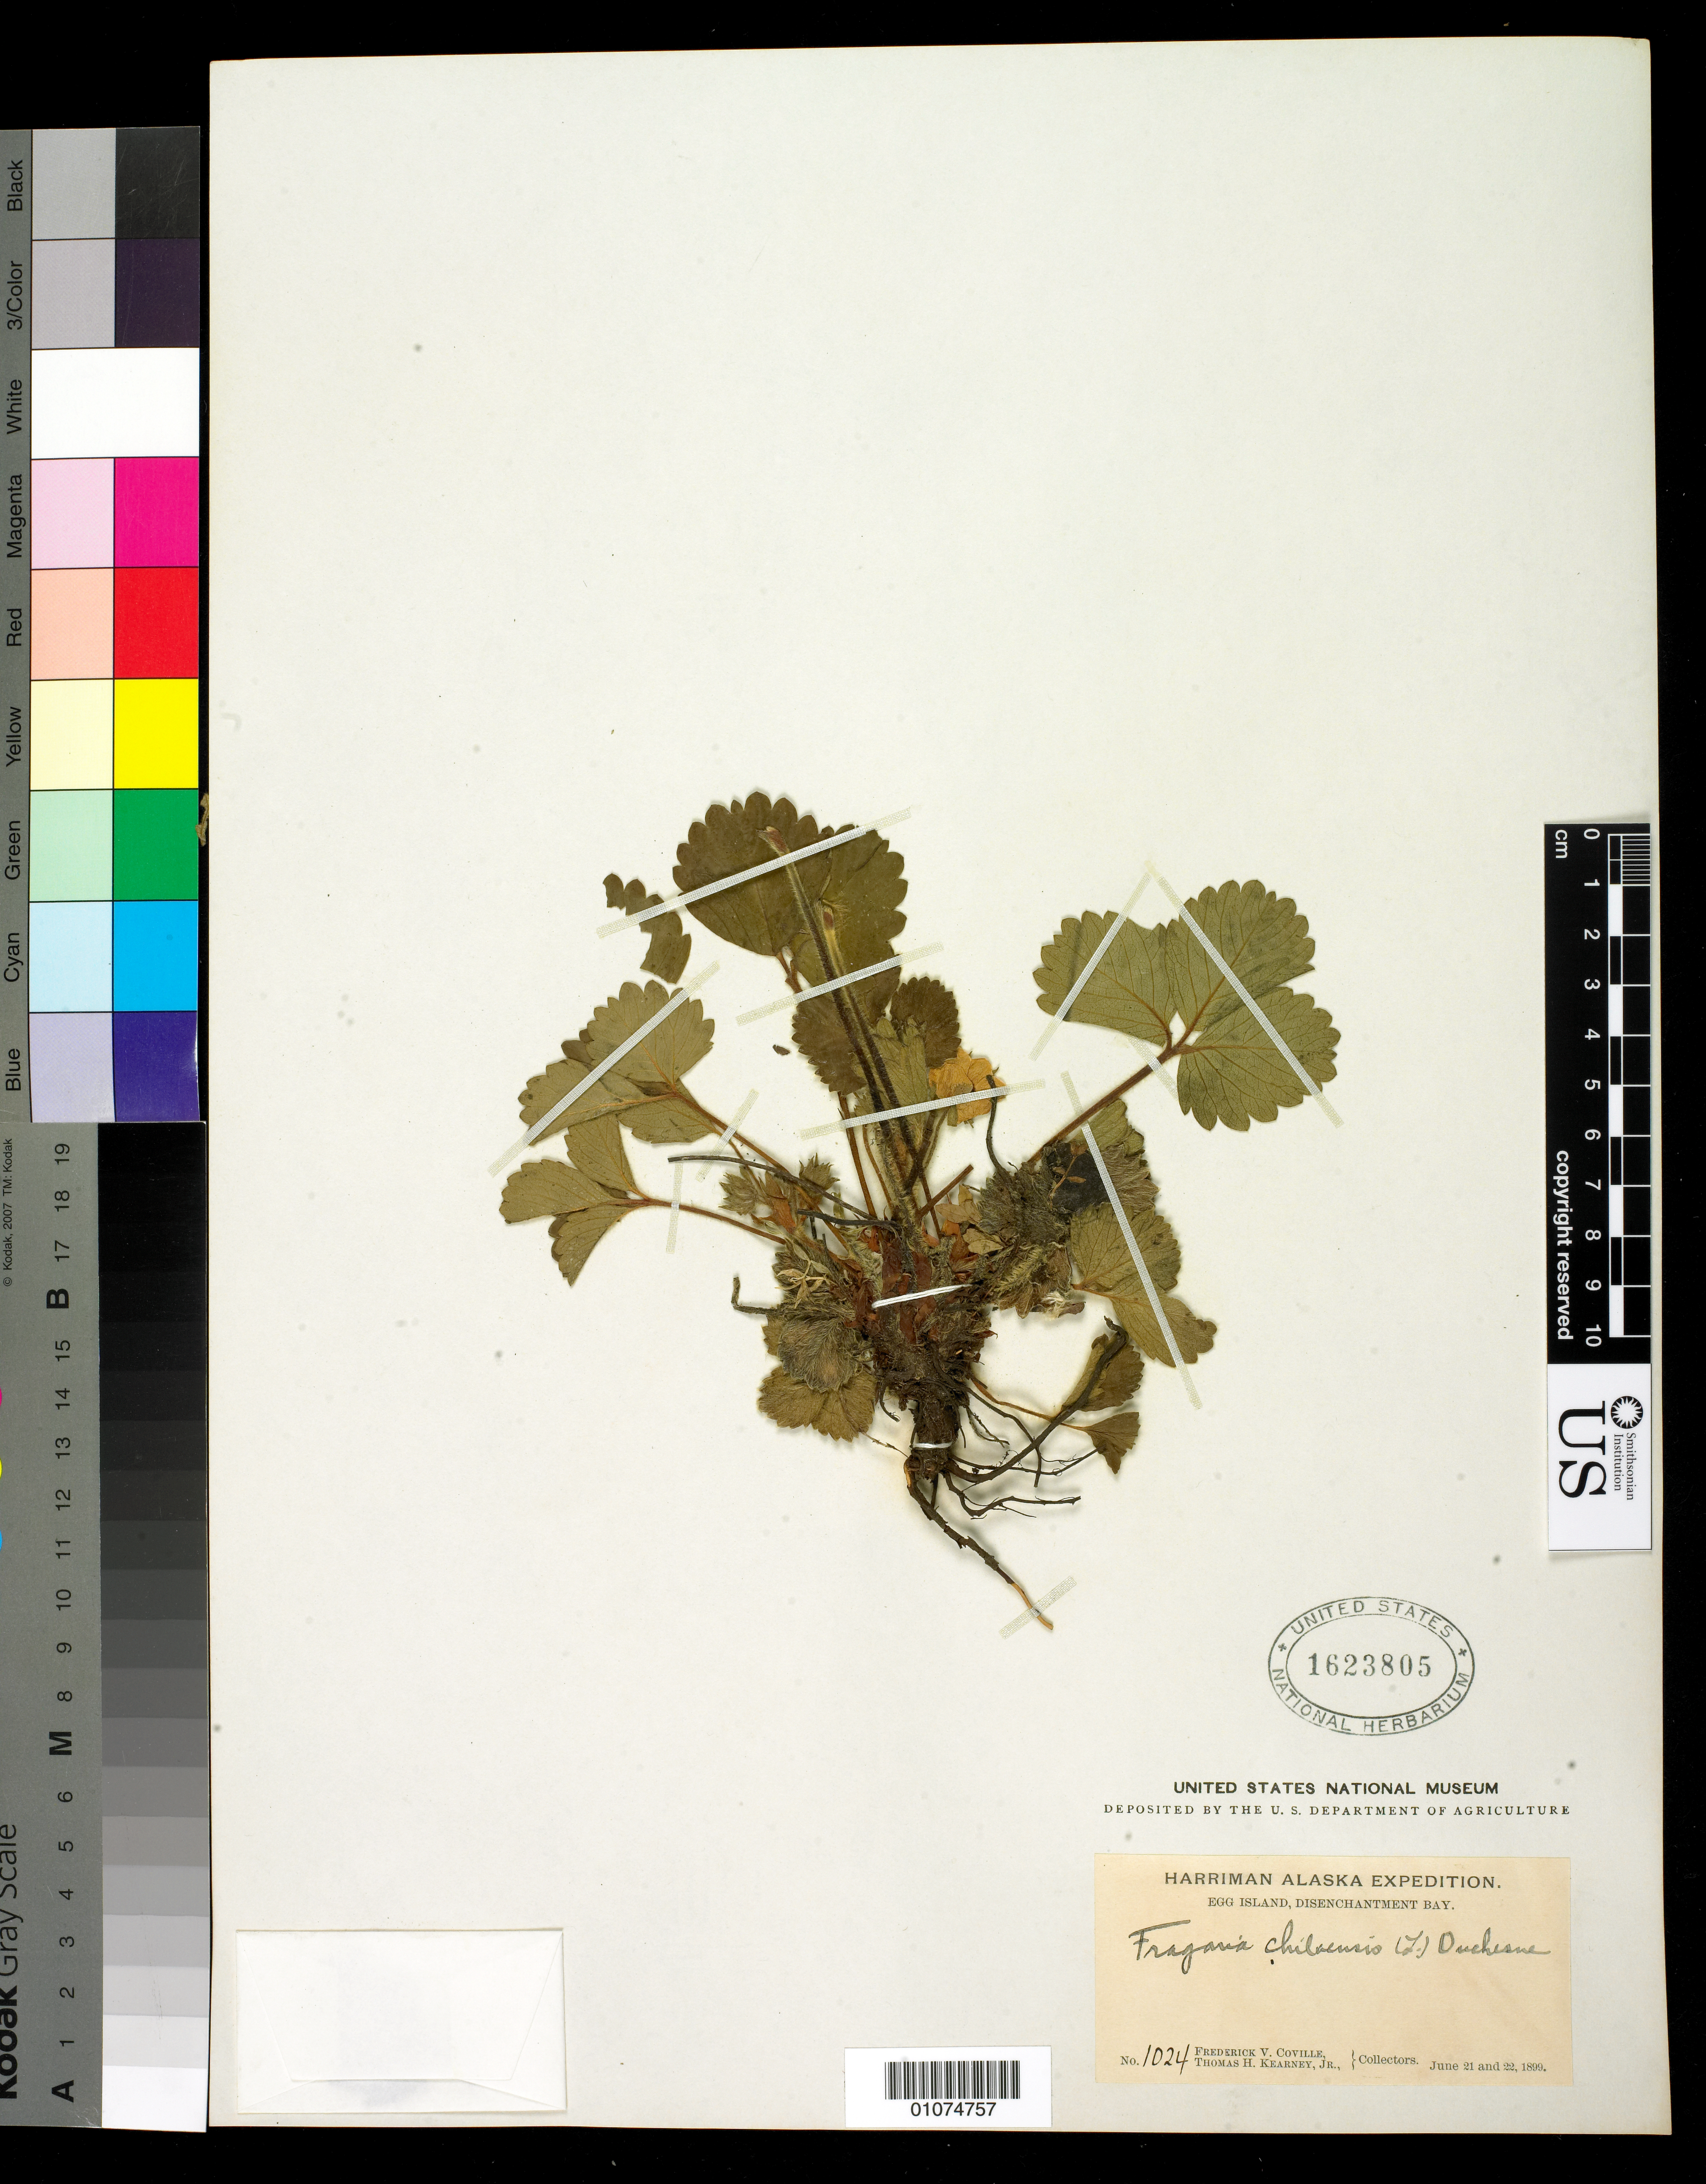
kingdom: Plantae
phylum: Tracheophyta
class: Magnoliopsida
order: Rosales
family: Rosaceae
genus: Fragaria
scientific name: Fragaria chiloensis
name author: (L.) Mill.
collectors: F. V. Coville & T. H. Kearney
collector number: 1024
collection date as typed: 21 Jun 1899 and 22 Jun 1899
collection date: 1899-06-21,1899-06-22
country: United States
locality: Egg Island, Disenchantment Bay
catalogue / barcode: US 1623805